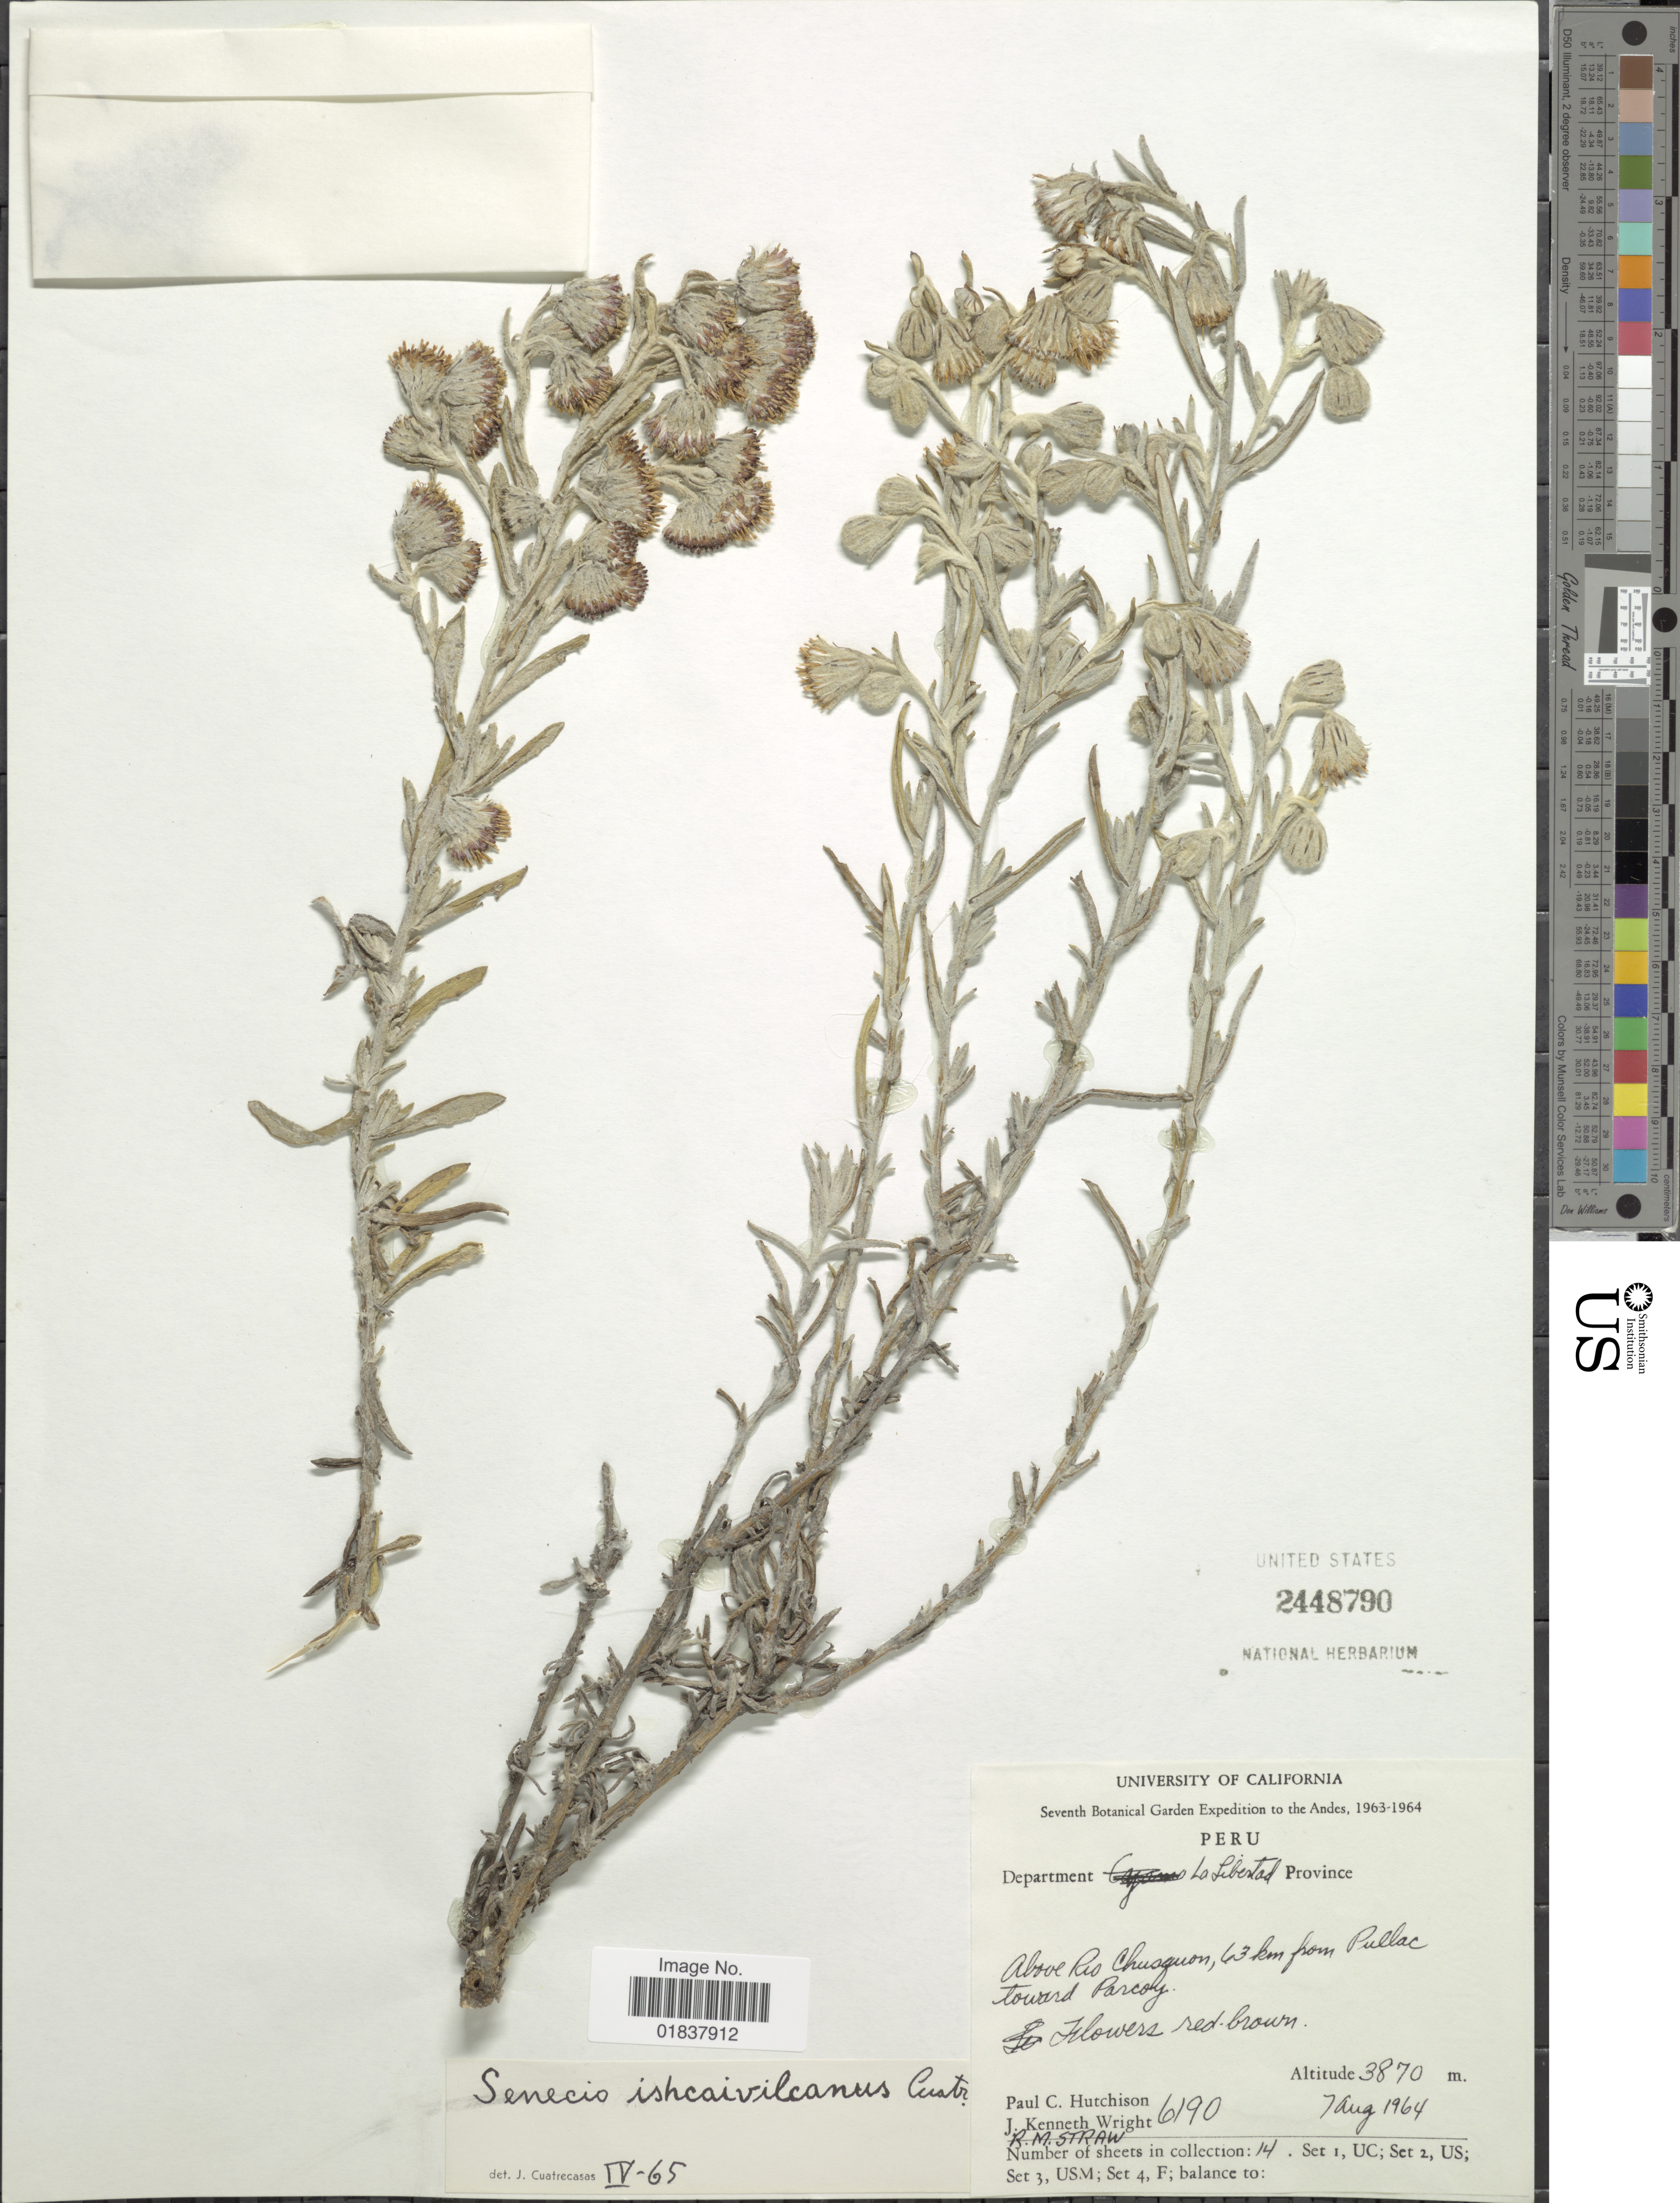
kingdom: Plantae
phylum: Tracheophyta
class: Magnoliopsida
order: Asterales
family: Asteraceae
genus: Senecio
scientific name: Senecio ischcaivilcanus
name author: Cuatrec.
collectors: P. C. Hutchison, J. K. Wright & R. M. Straw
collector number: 6190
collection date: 1964-08-07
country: Peru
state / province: La Libertad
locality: Above Rio Chusguon, 63 km from Pullac toward Parcoy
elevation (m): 3870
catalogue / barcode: US 2448790